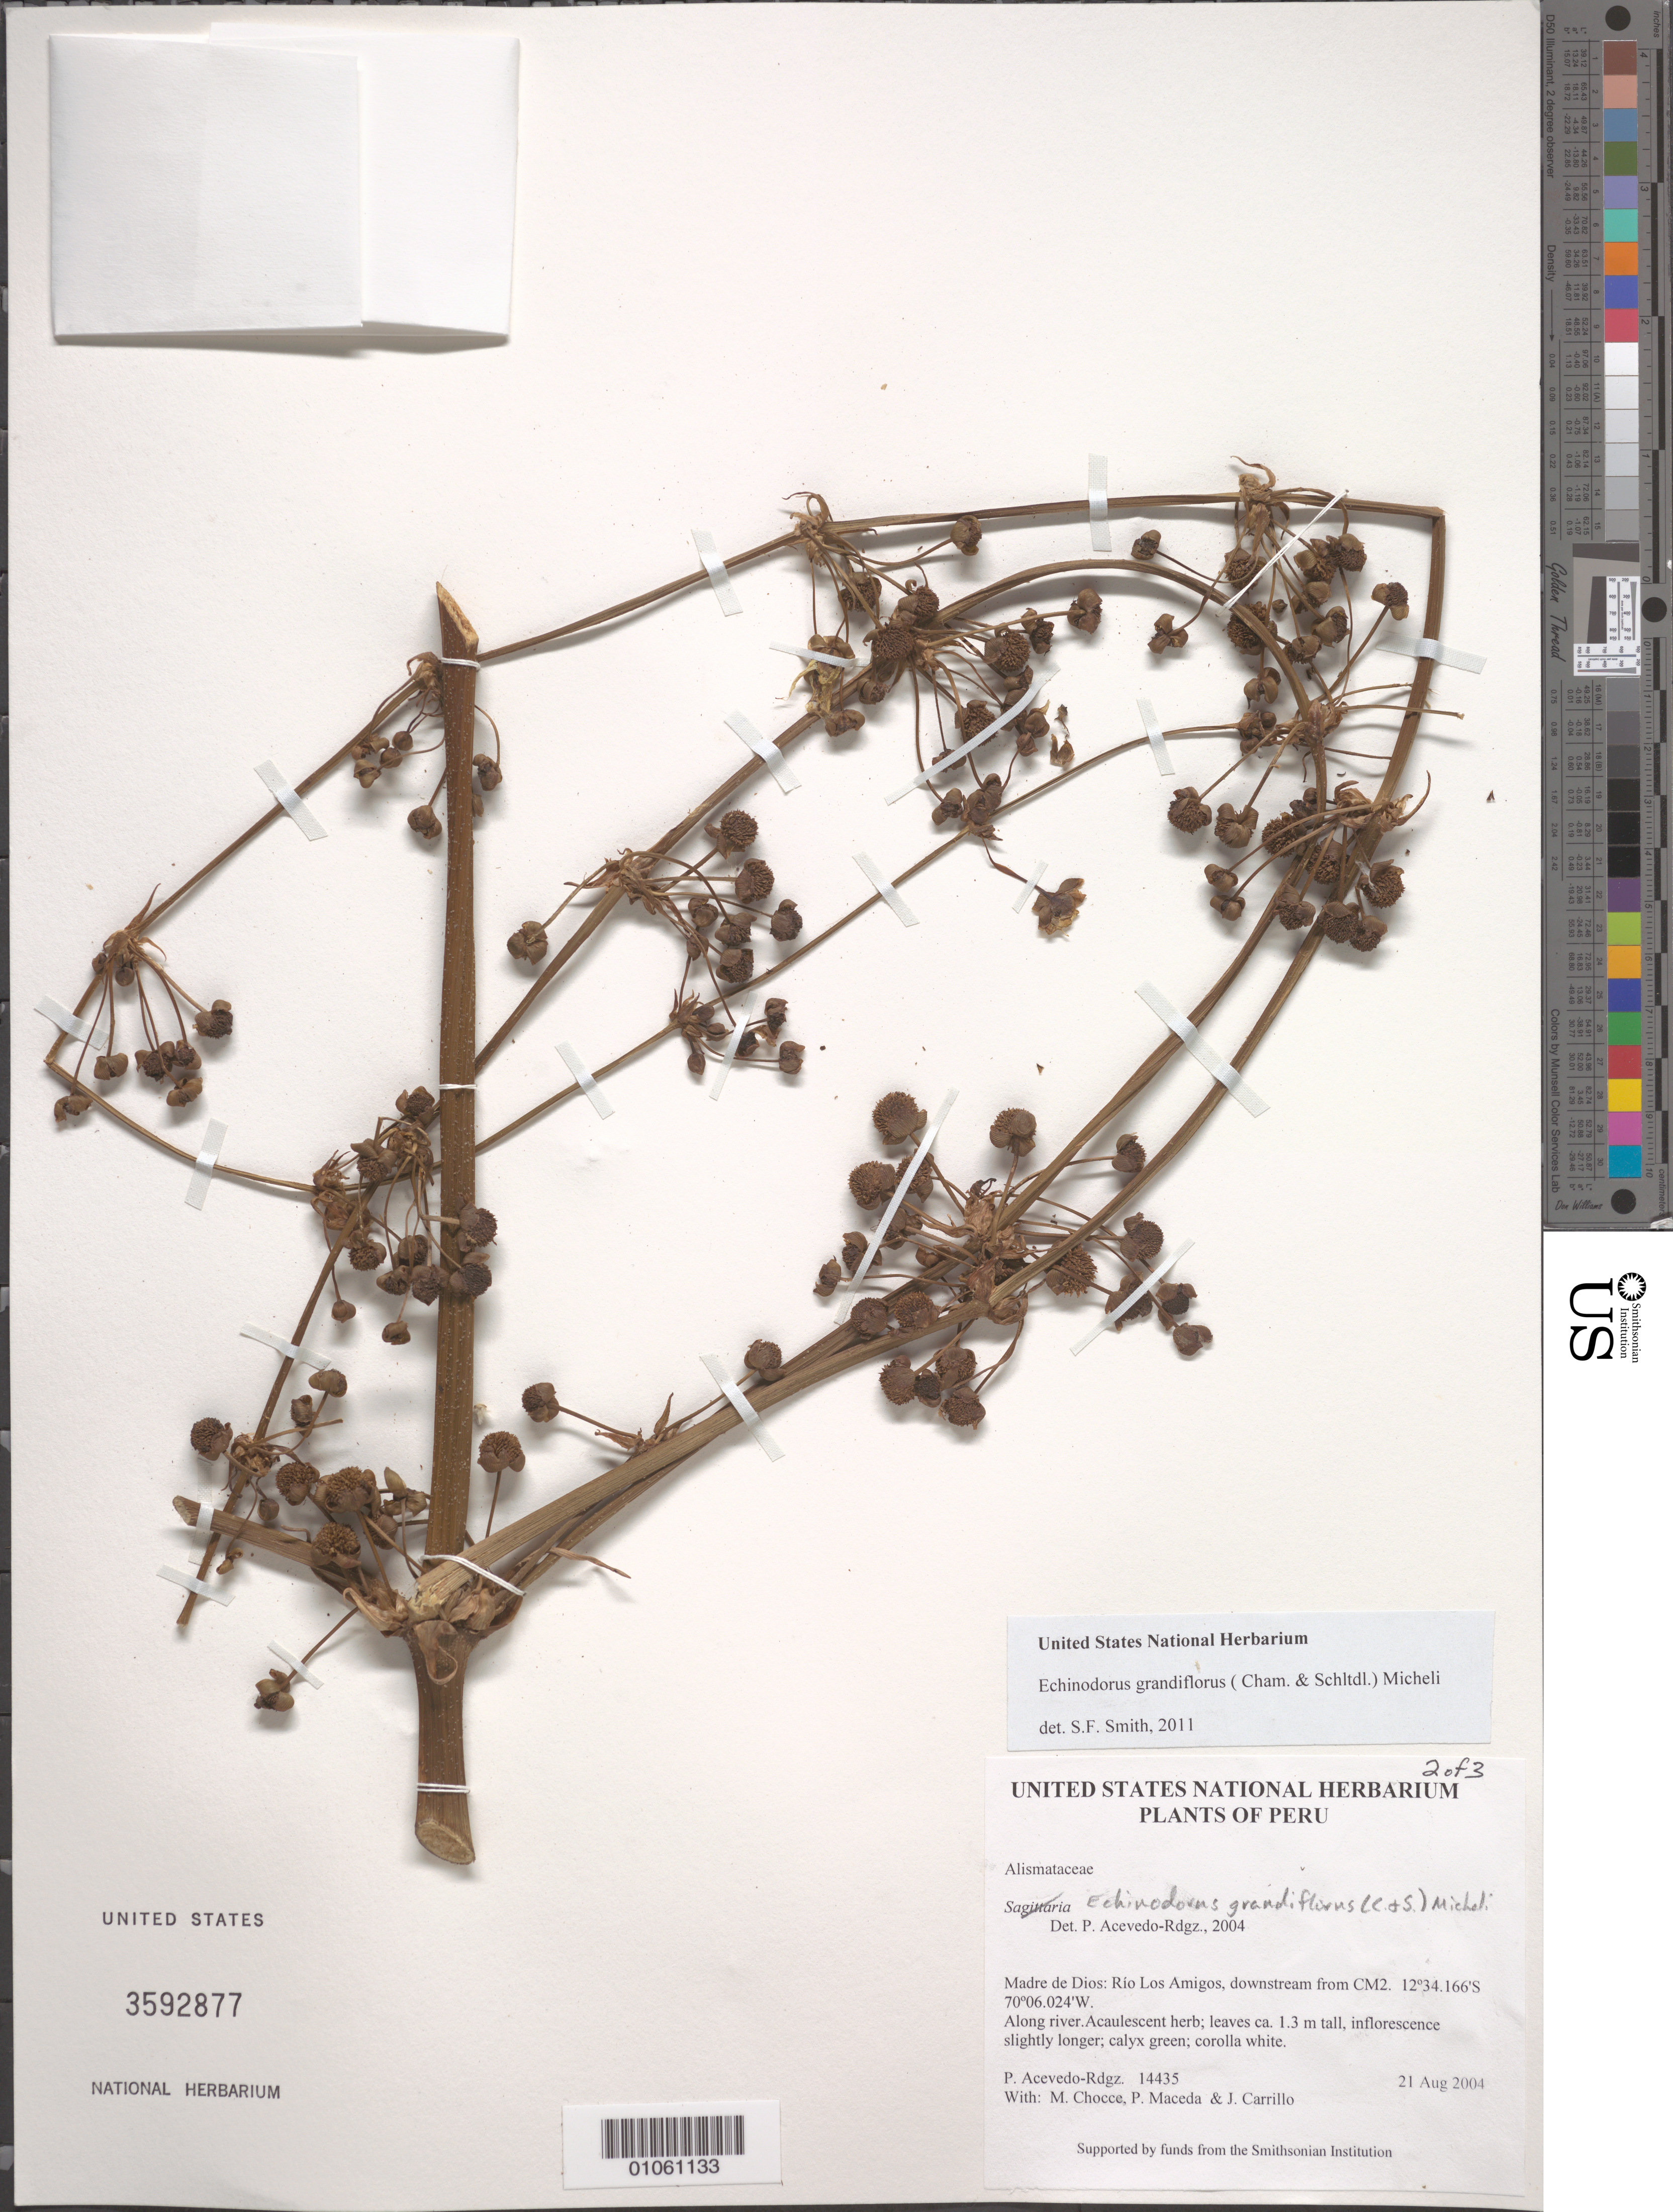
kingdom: Plantae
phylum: Tracheophyta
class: Liliopsida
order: Alismatales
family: Alismataceae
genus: Echinodorus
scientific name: Echinodorus grandiflorus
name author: (Cham. & Schltdl.) Micheli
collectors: P. Acevedo-Rodr., M. Chocce, P. Maceda & J. Carrillo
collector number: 14435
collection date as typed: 21 Aug 2004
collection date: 2004-08-21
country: Peru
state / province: Madre de Dios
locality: Madre de Dios: Río Los Amigos, downstream from CM2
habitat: Along river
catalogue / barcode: US 3592877